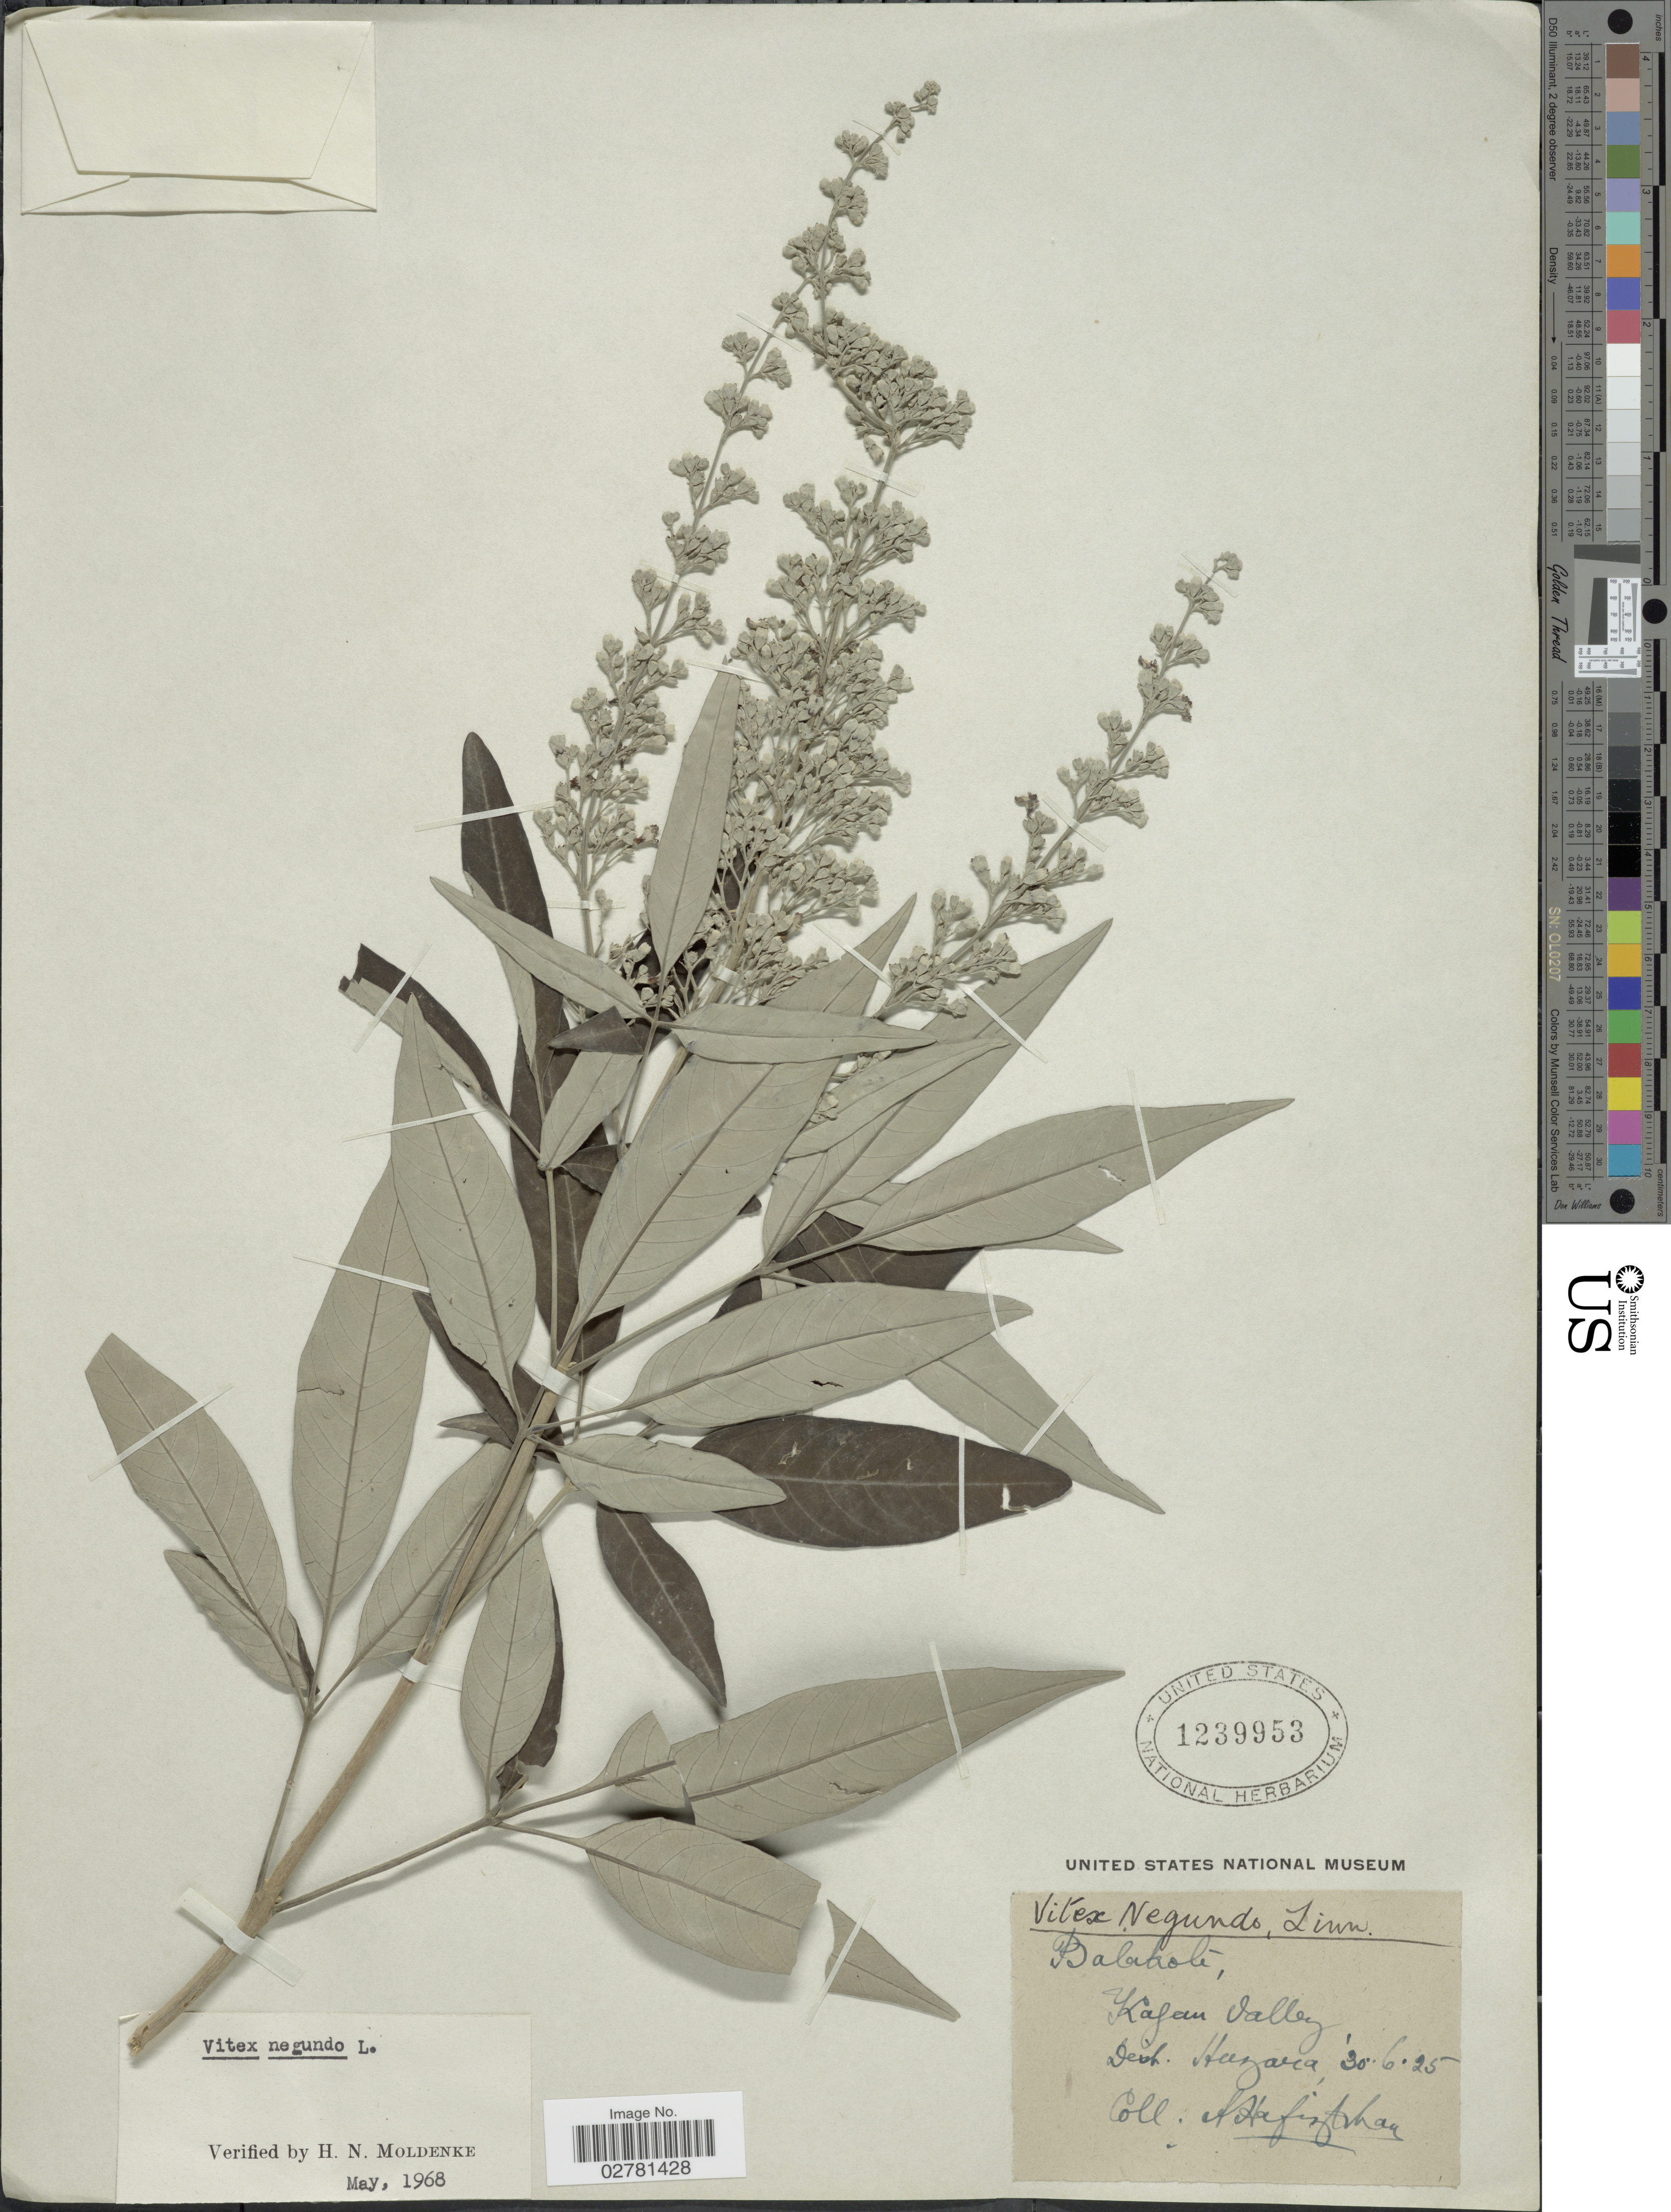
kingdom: Plantae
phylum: Tracheophyta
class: Magnoliopsida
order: Lamiales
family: Lamiaceae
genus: Vitex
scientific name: Vitex negundo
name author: L.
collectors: A. Hafiz-Khan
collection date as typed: Transcribed d/m/y: 30/6/25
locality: Kafau Valley. Dept. Hanzara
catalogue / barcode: US 1239953